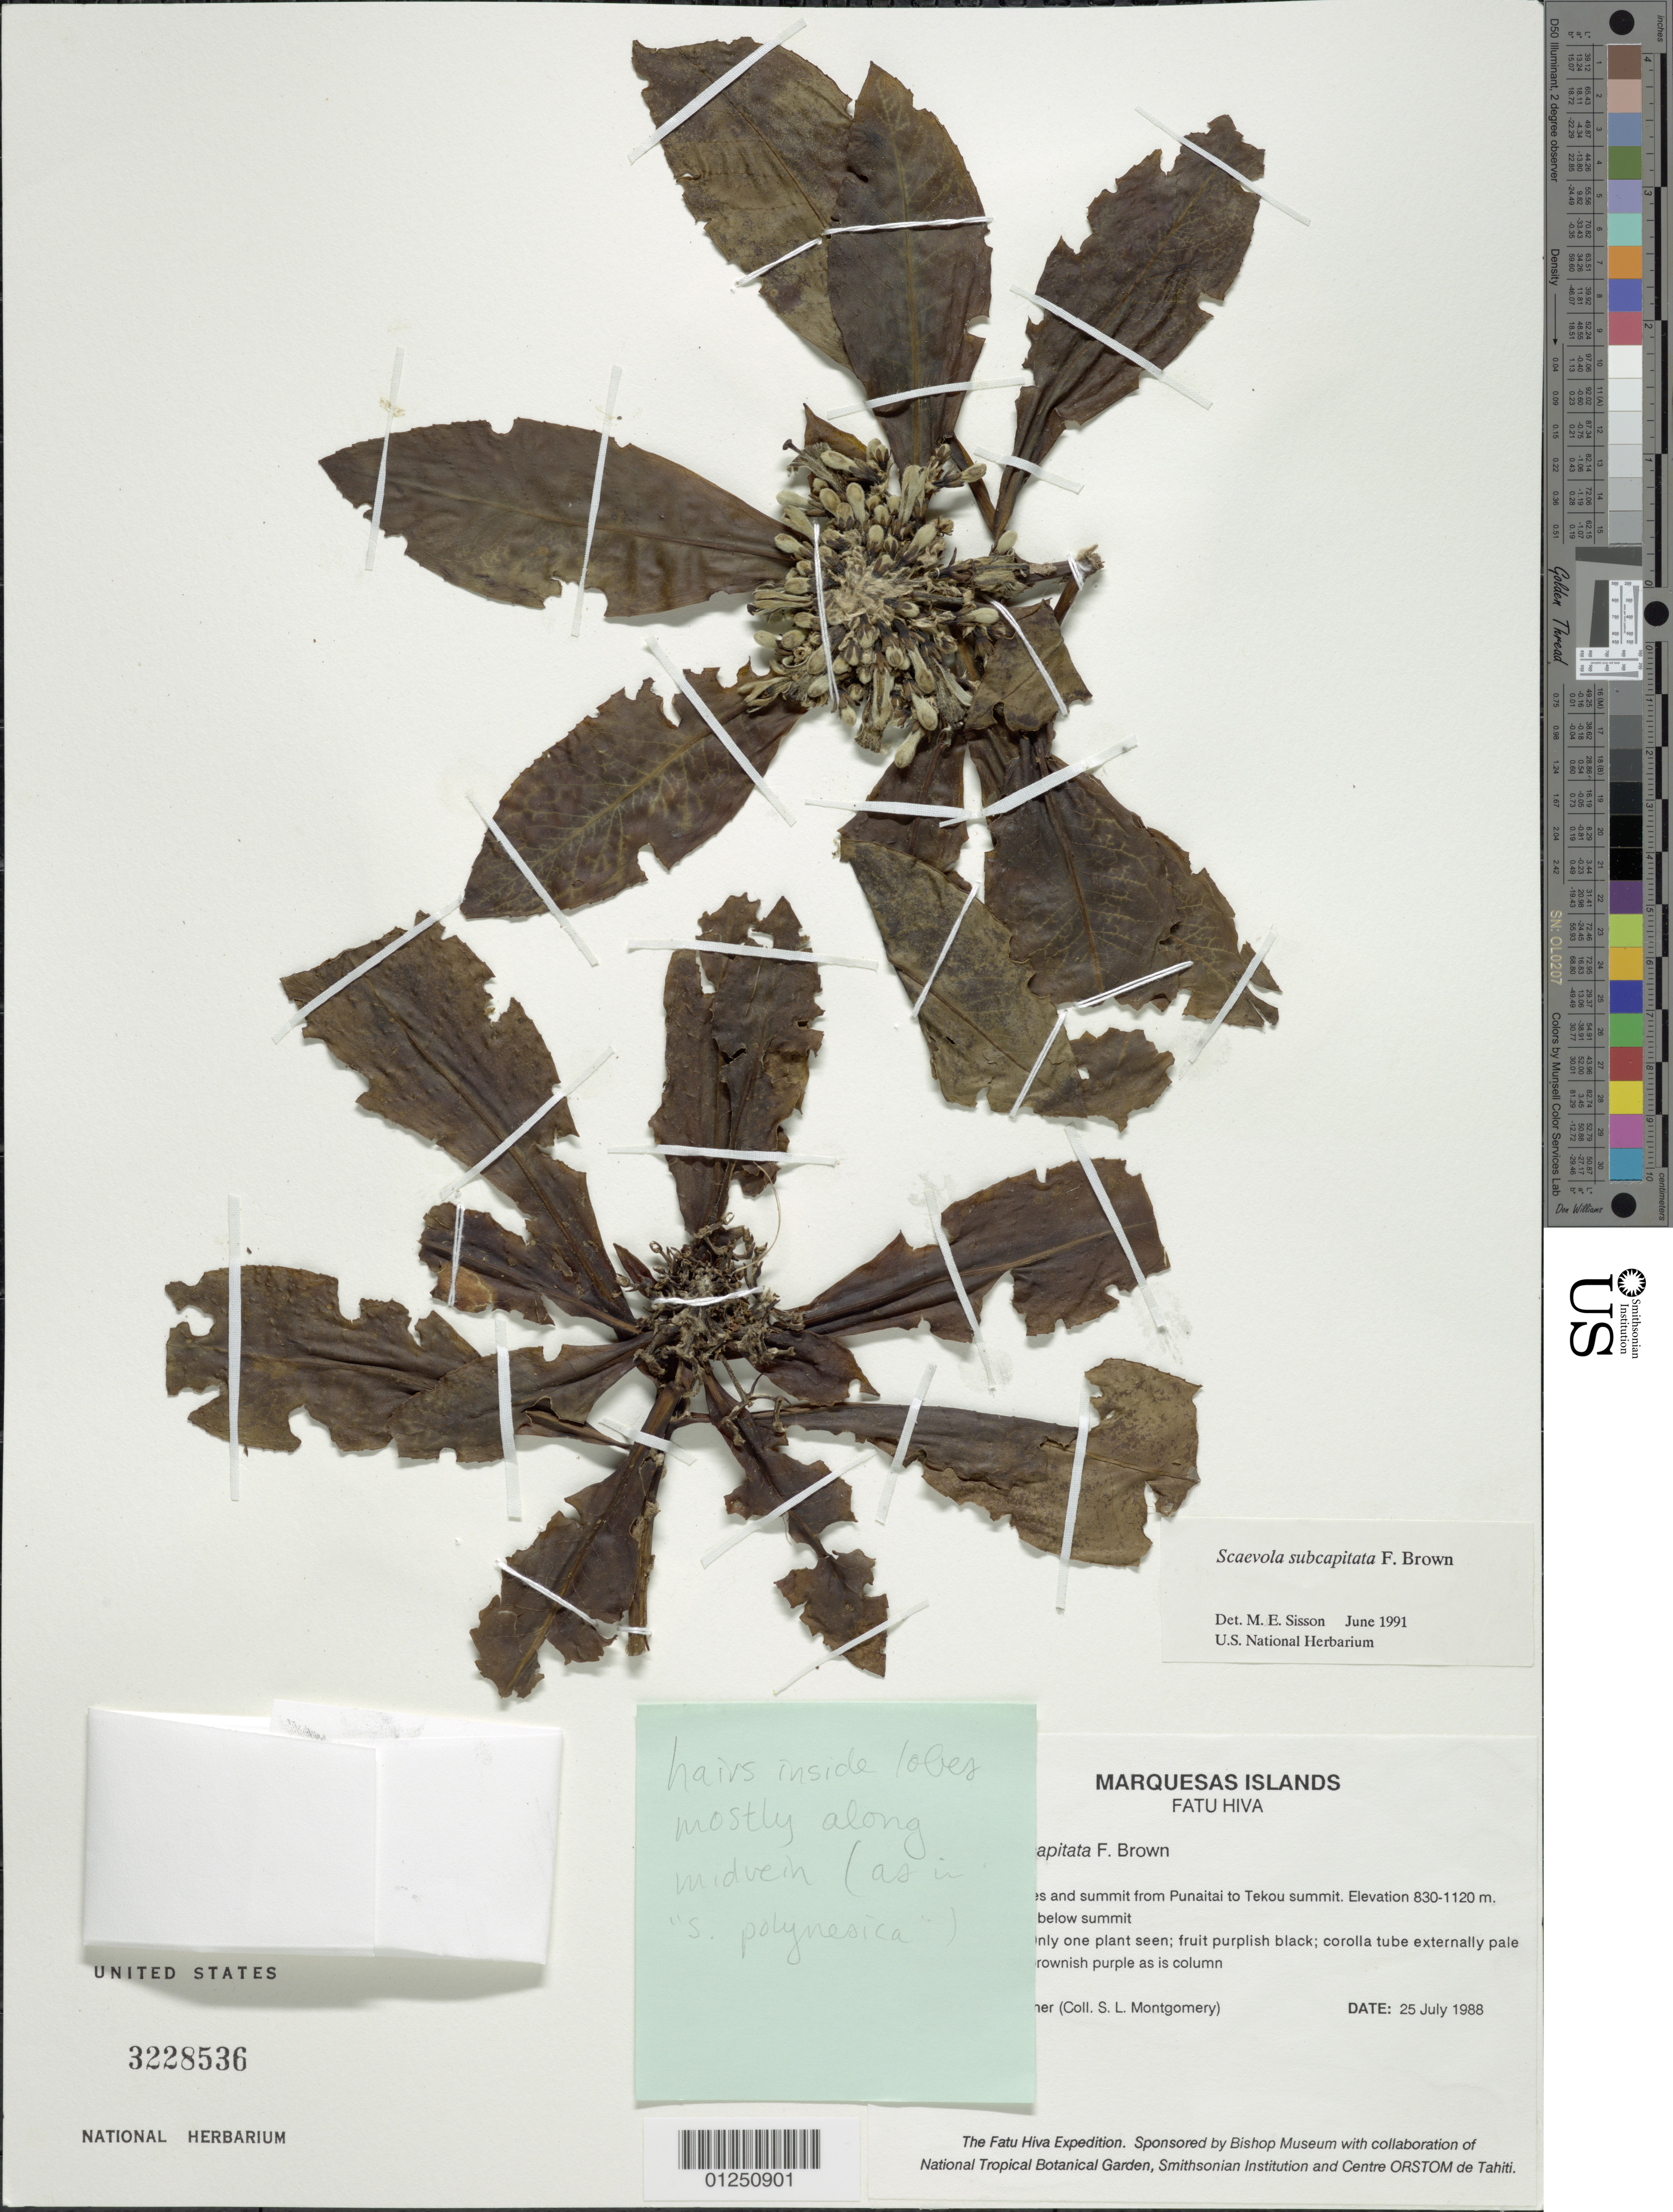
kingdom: Plantae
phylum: Tracheophyta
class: Magnoliopsida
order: Asterales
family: Goodeniaceae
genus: Scaevola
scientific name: Scaevola subcapitata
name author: F. Br.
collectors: S. Montgomery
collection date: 1988-07-25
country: French Polynesia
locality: Marquesas Islands. Fatu Hiva. [illegible text]es[interpreted] and summit from Punatai ti Tekou summit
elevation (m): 830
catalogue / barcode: US 3228536